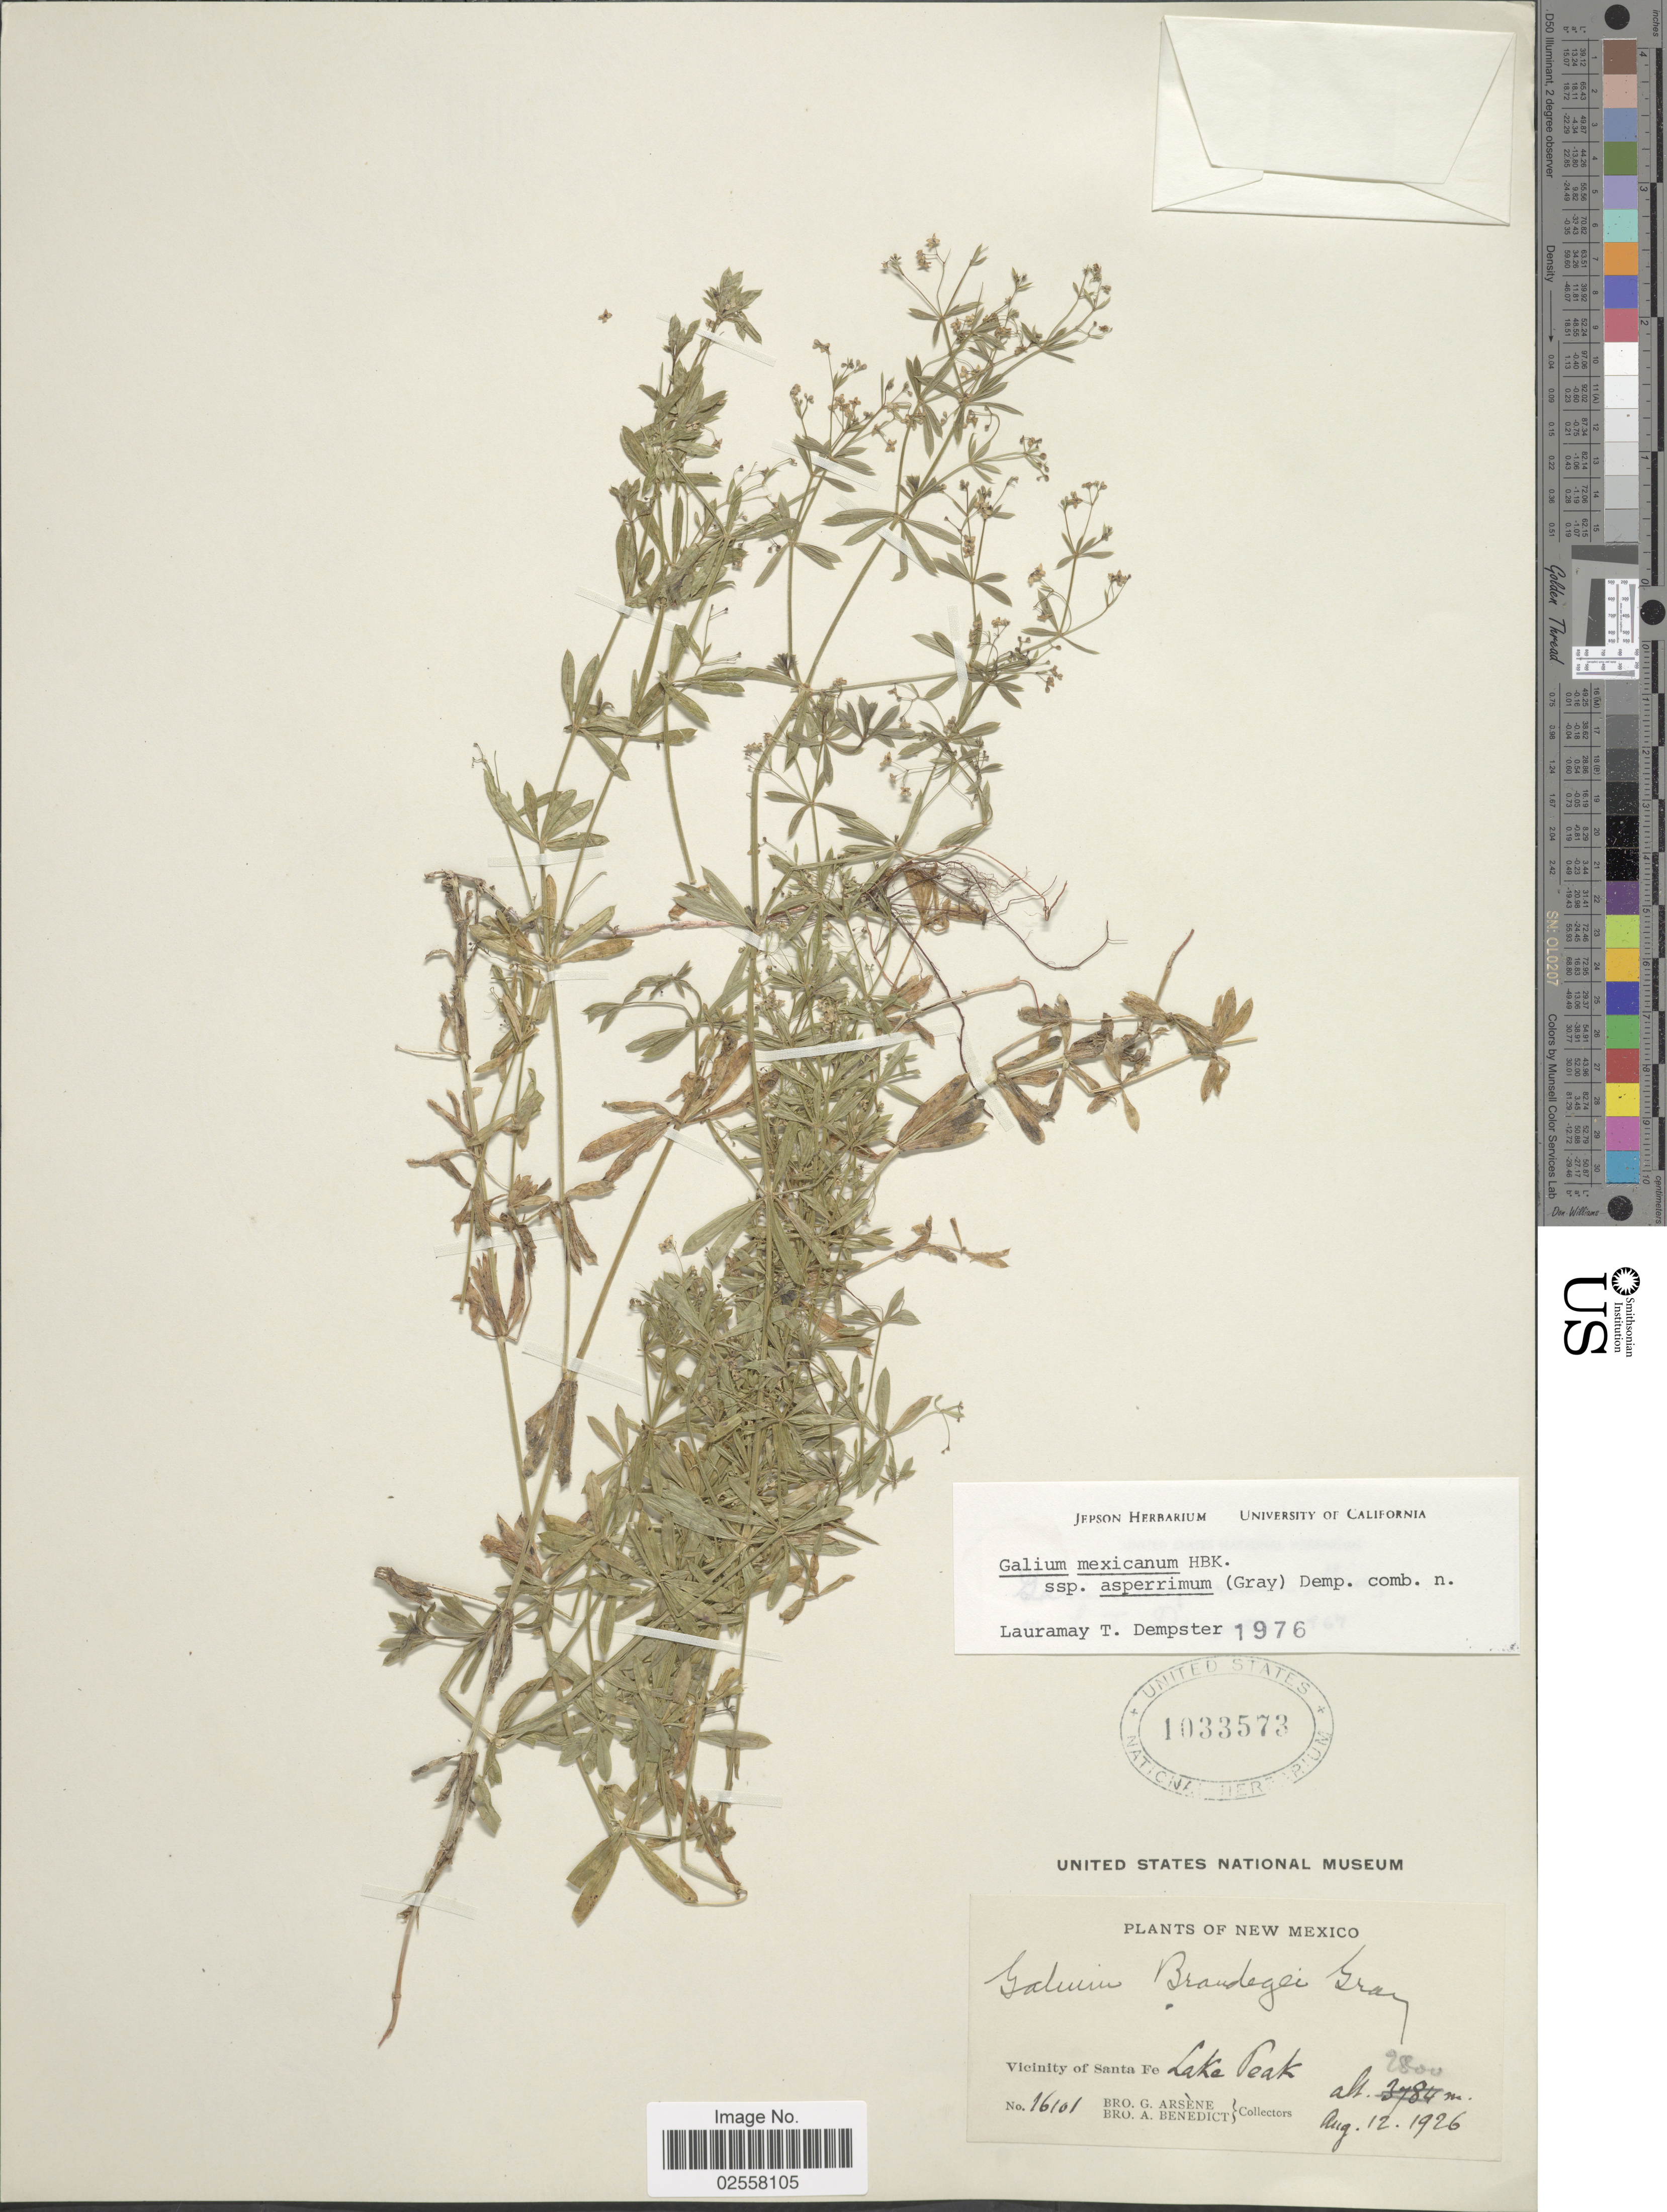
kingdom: Plantae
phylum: Tracheophyta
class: Magnoliopsida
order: Gentianales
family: Rubiaceae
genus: Galium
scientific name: Galium mexicanum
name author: Kunth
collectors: Bro. G. Arsène & Bro. A. Benedict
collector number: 16101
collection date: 1926-08-12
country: United States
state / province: New Mexico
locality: Vicinity of Santa Fe, Lake Peak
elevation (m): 2800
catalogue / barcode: US 1033573